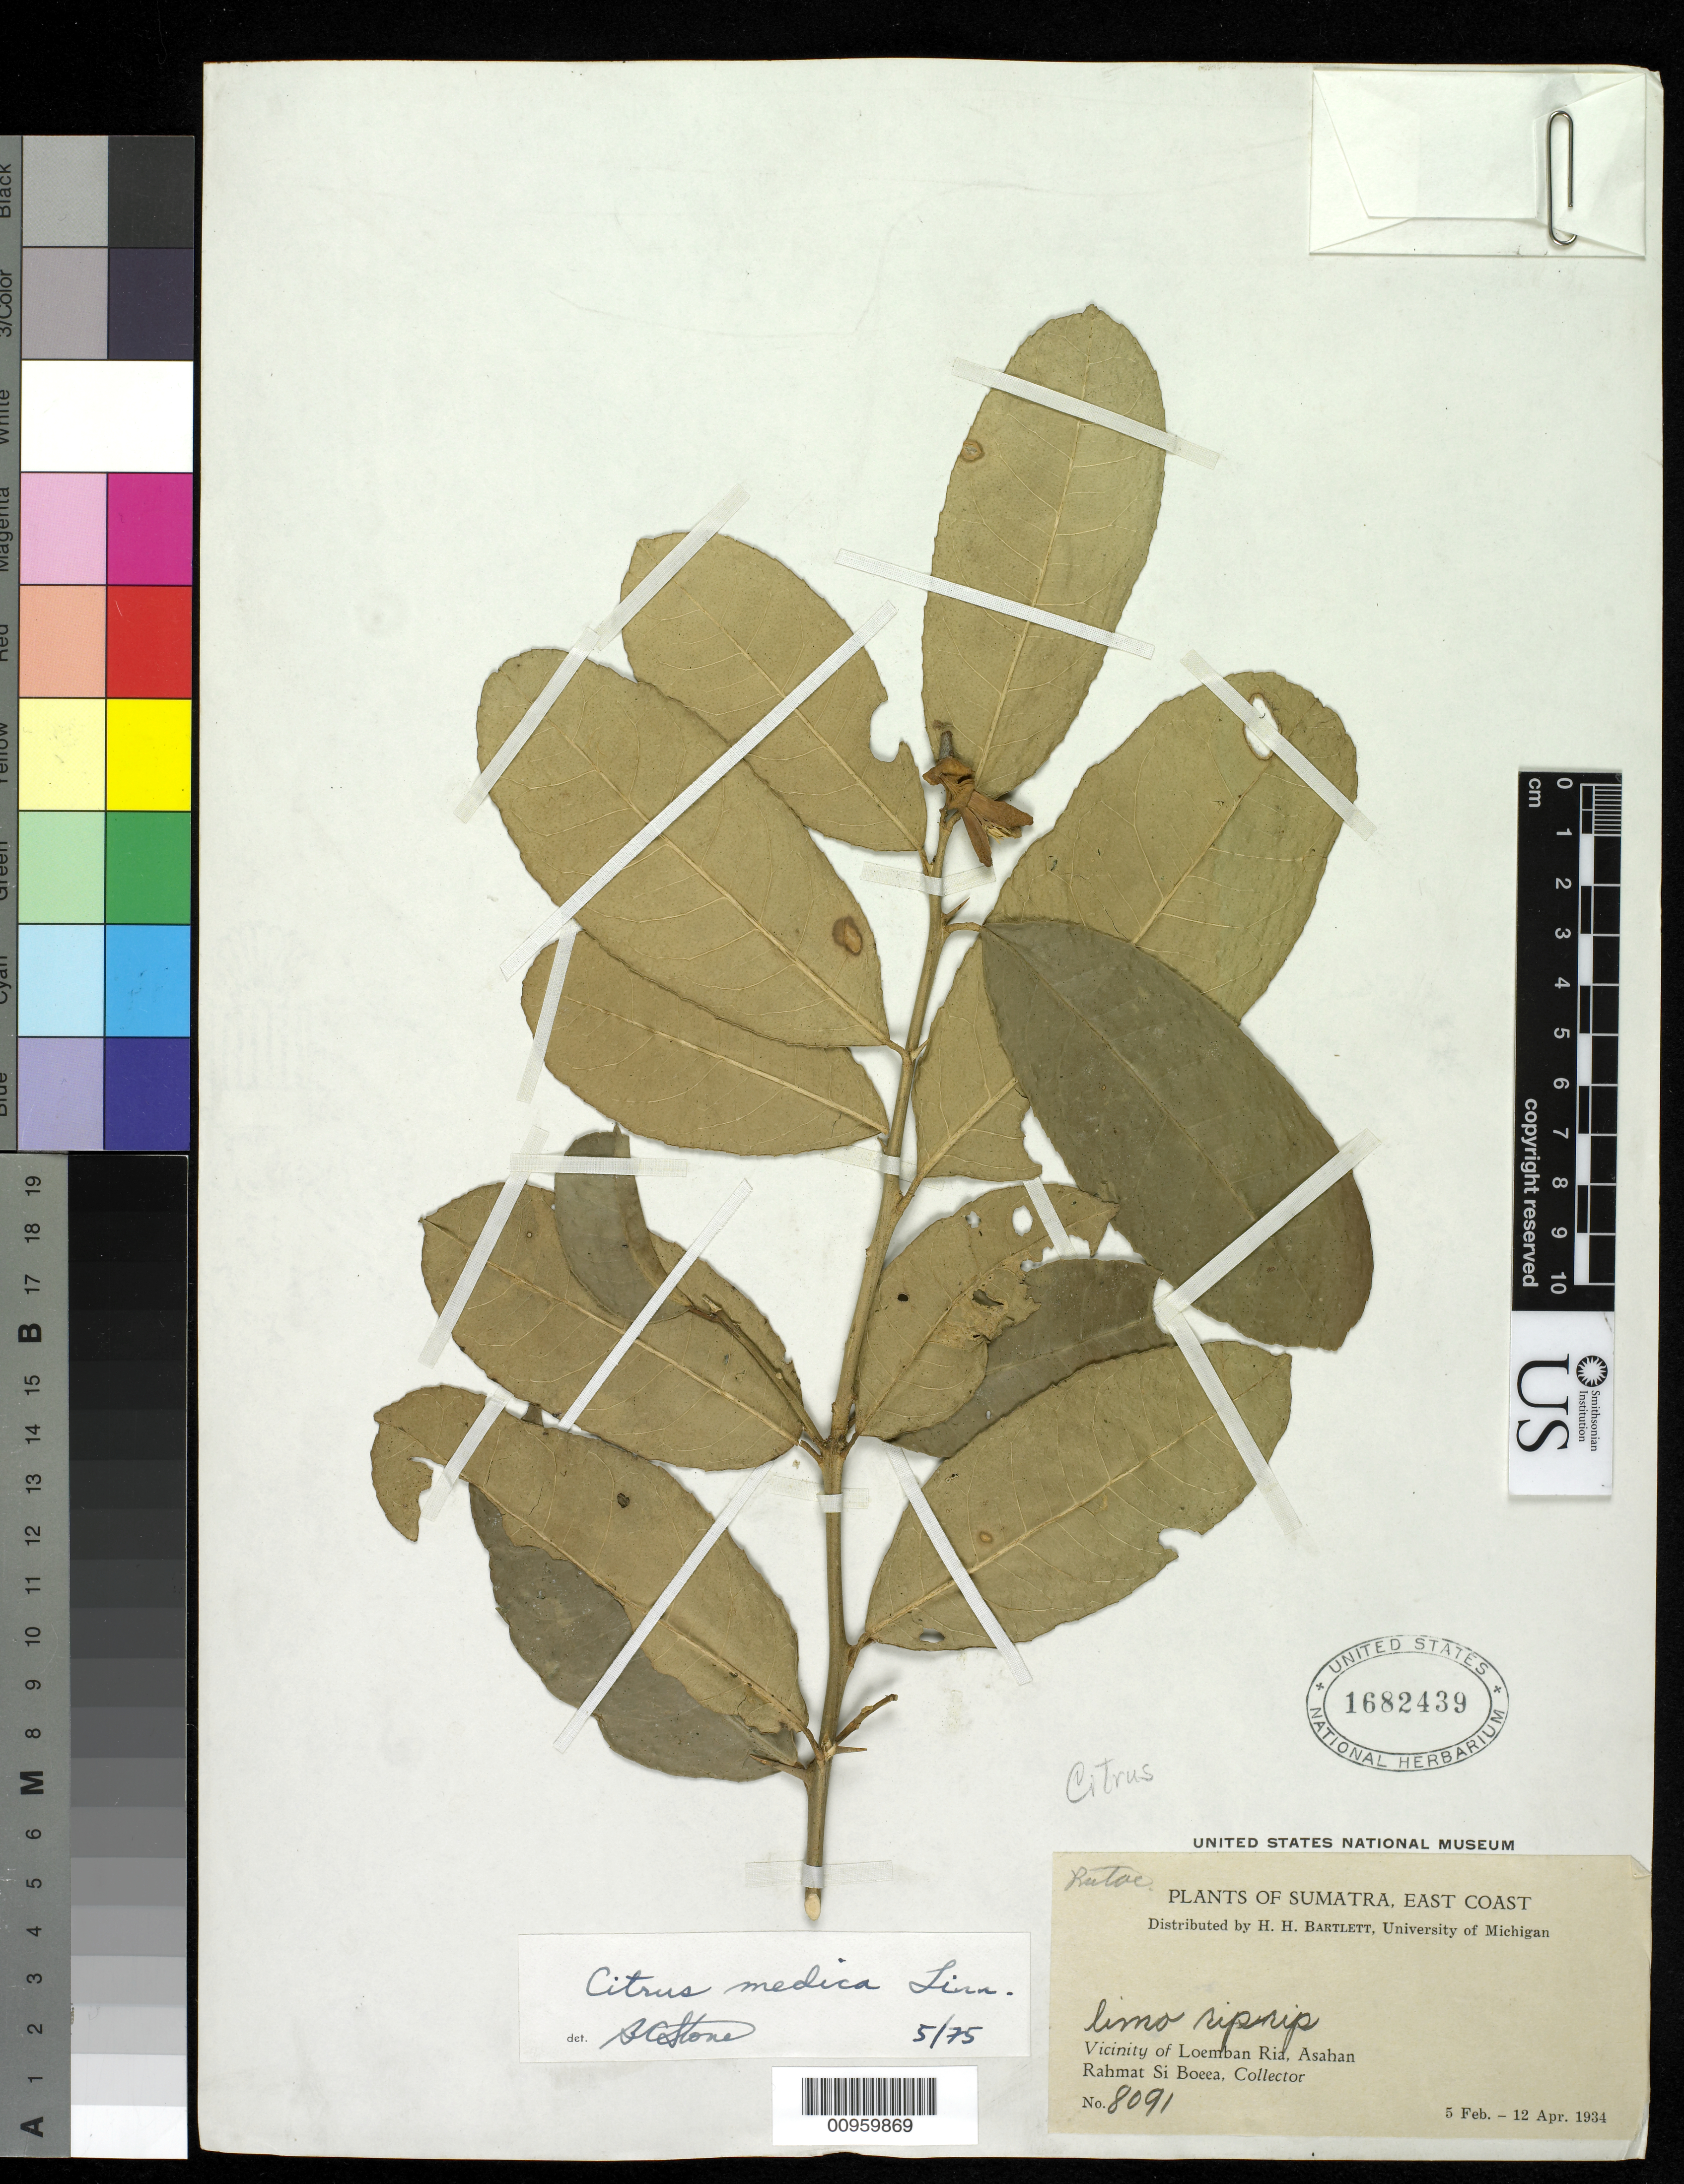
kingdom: Plantae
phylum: Tracheophyta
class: Magnoliopsida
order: Sapindales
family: Rutaceae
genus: Citrus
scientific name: Citrus medica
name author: L.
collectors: Rahmat Si Boeea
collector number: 8091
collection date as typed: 05 Feb 1934 to 12 Apr 1934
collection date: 1934-02-05/1934-04-12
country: Indonesia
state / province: Sumatra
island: Sumatra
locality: Vicinity of Loemban Ria, Asahan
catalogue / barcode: US 1682439